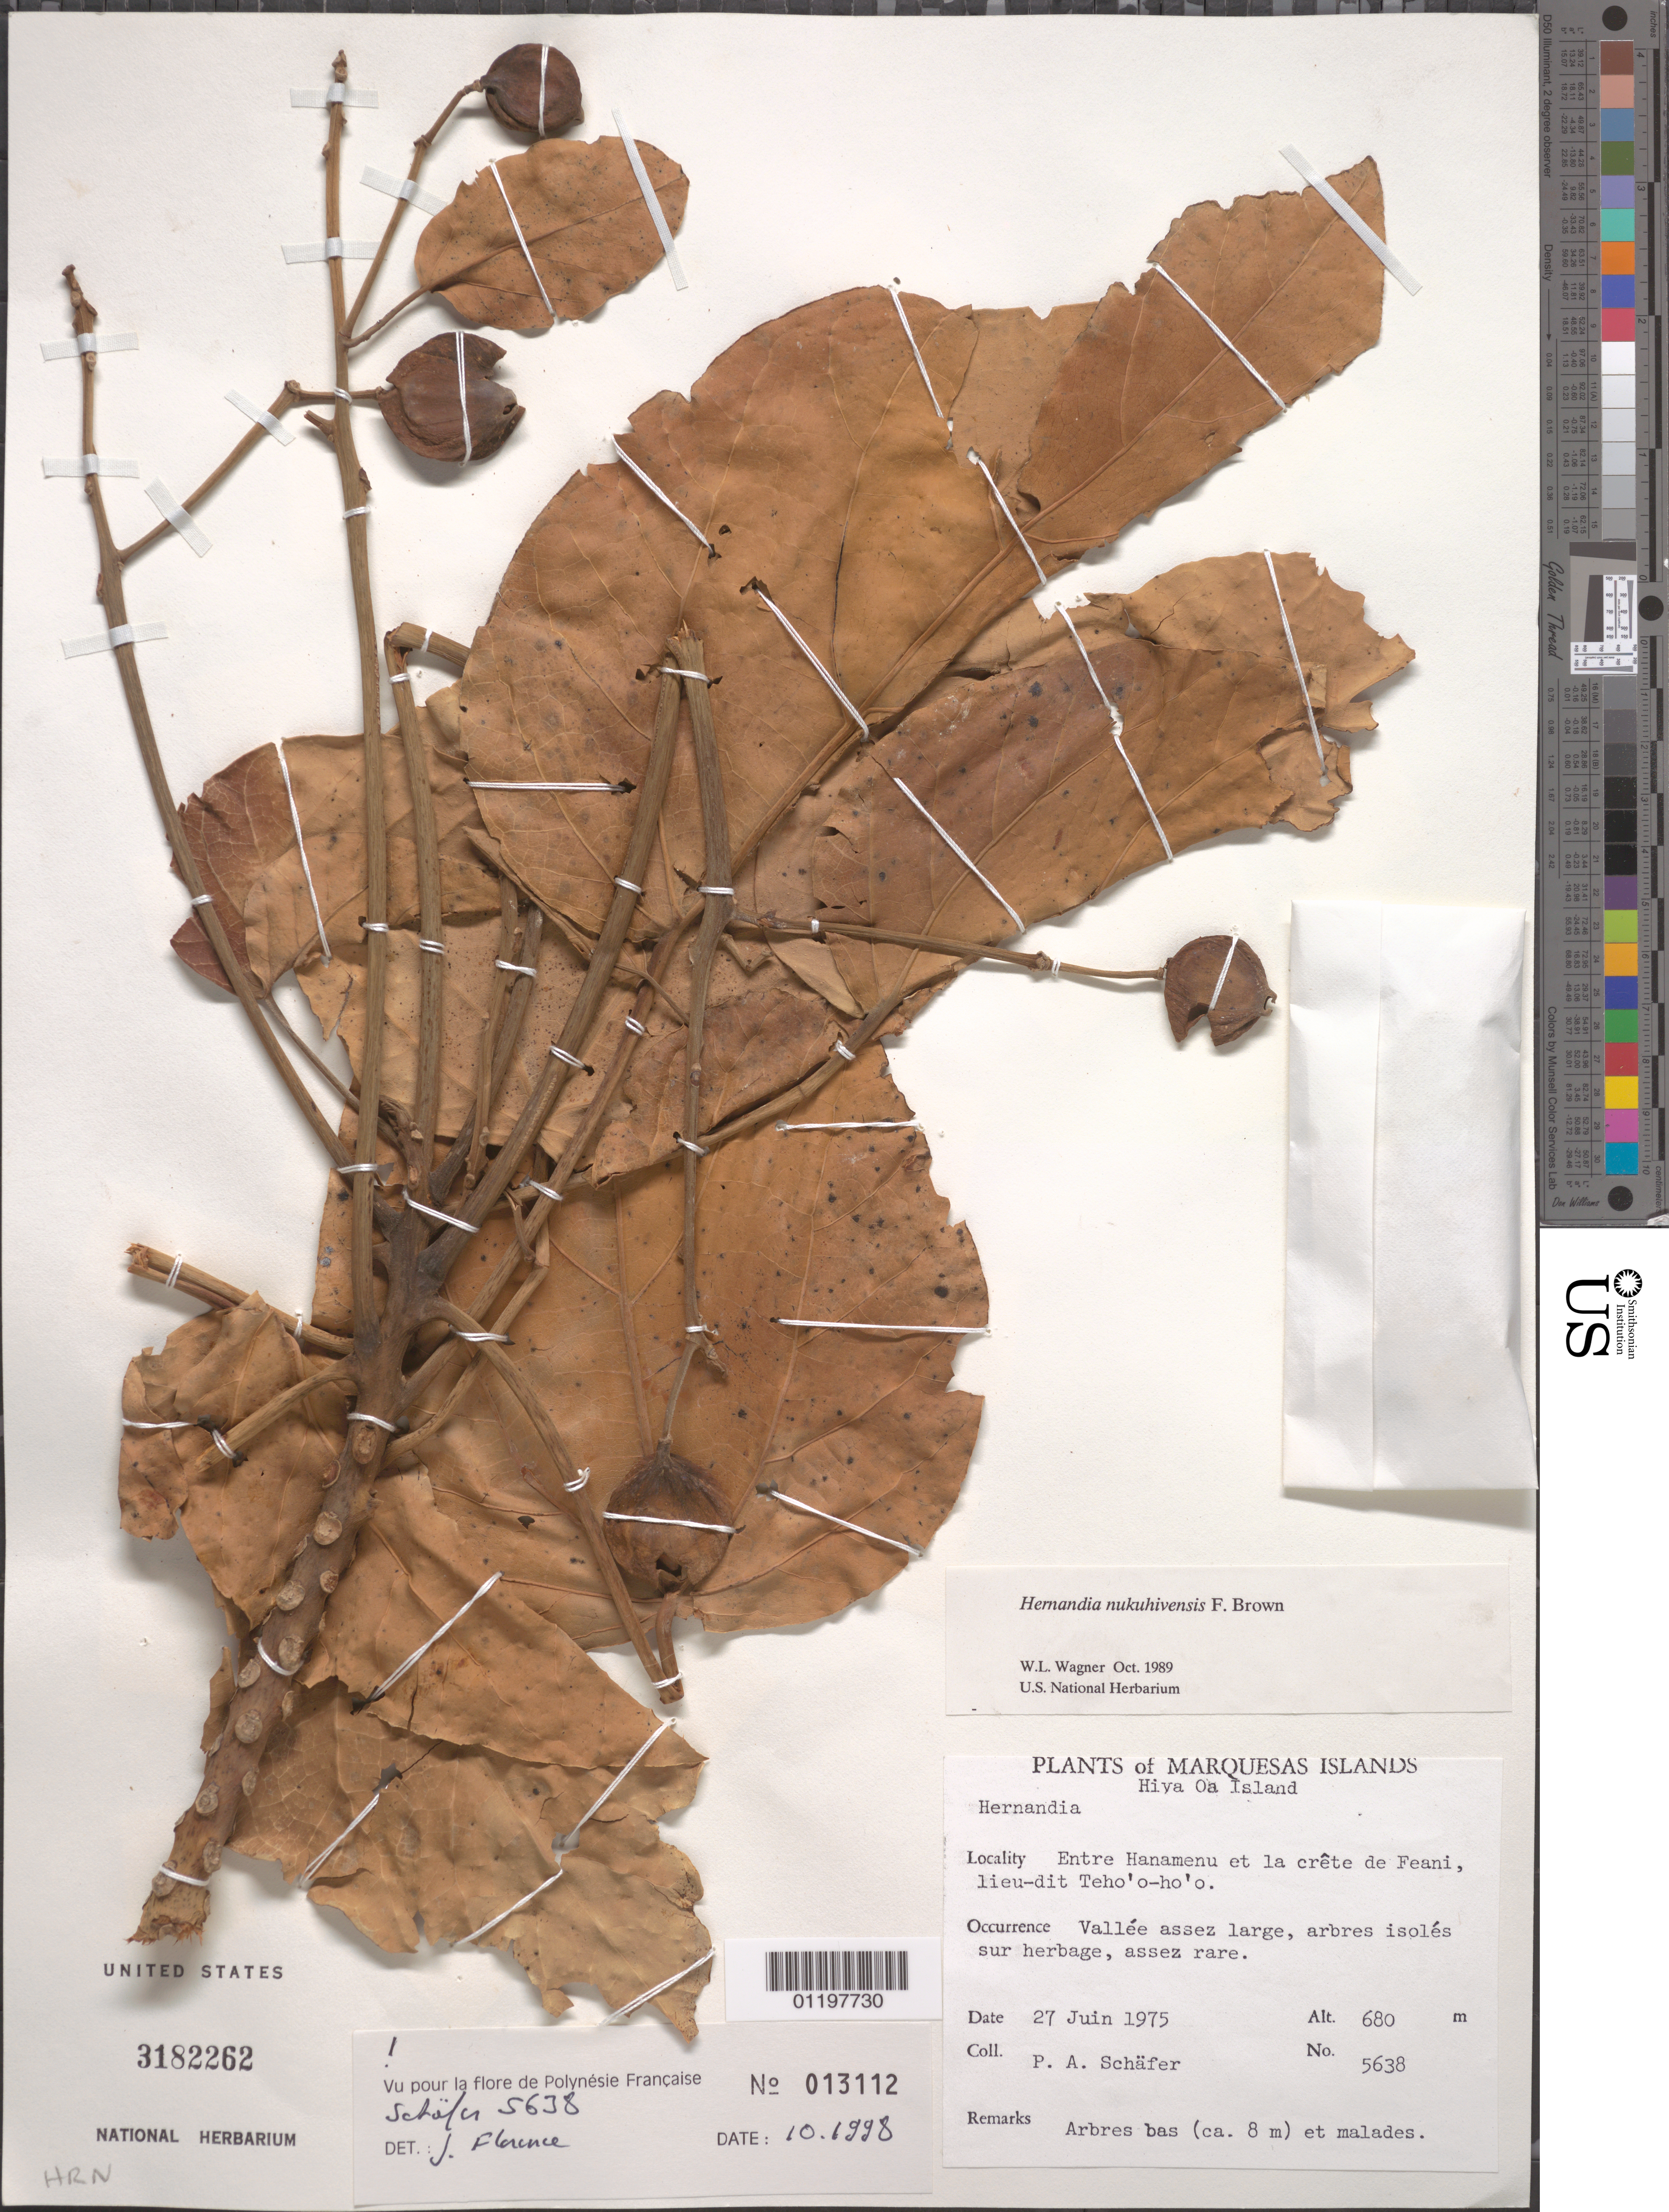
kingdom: Plantae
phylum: Tracheophyta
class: Magnoliopsida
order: Laurales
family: Hernandiaceae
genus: Hernandia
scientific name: Hernandia nukuhivensis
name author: F. Br.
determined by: Wagner, W. L., (BOT), Smithsonian Institution - National Museum of Natural History (UNITED STATES)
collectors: P. A. Schäfer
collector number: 5638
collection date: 1975-06-27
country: French Polynesia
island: Hiva Oa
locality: Entre Hanamenu et la crête de Feani, lieu-dit Teho'o-ho'o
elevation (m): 680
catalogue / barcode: US 3182262